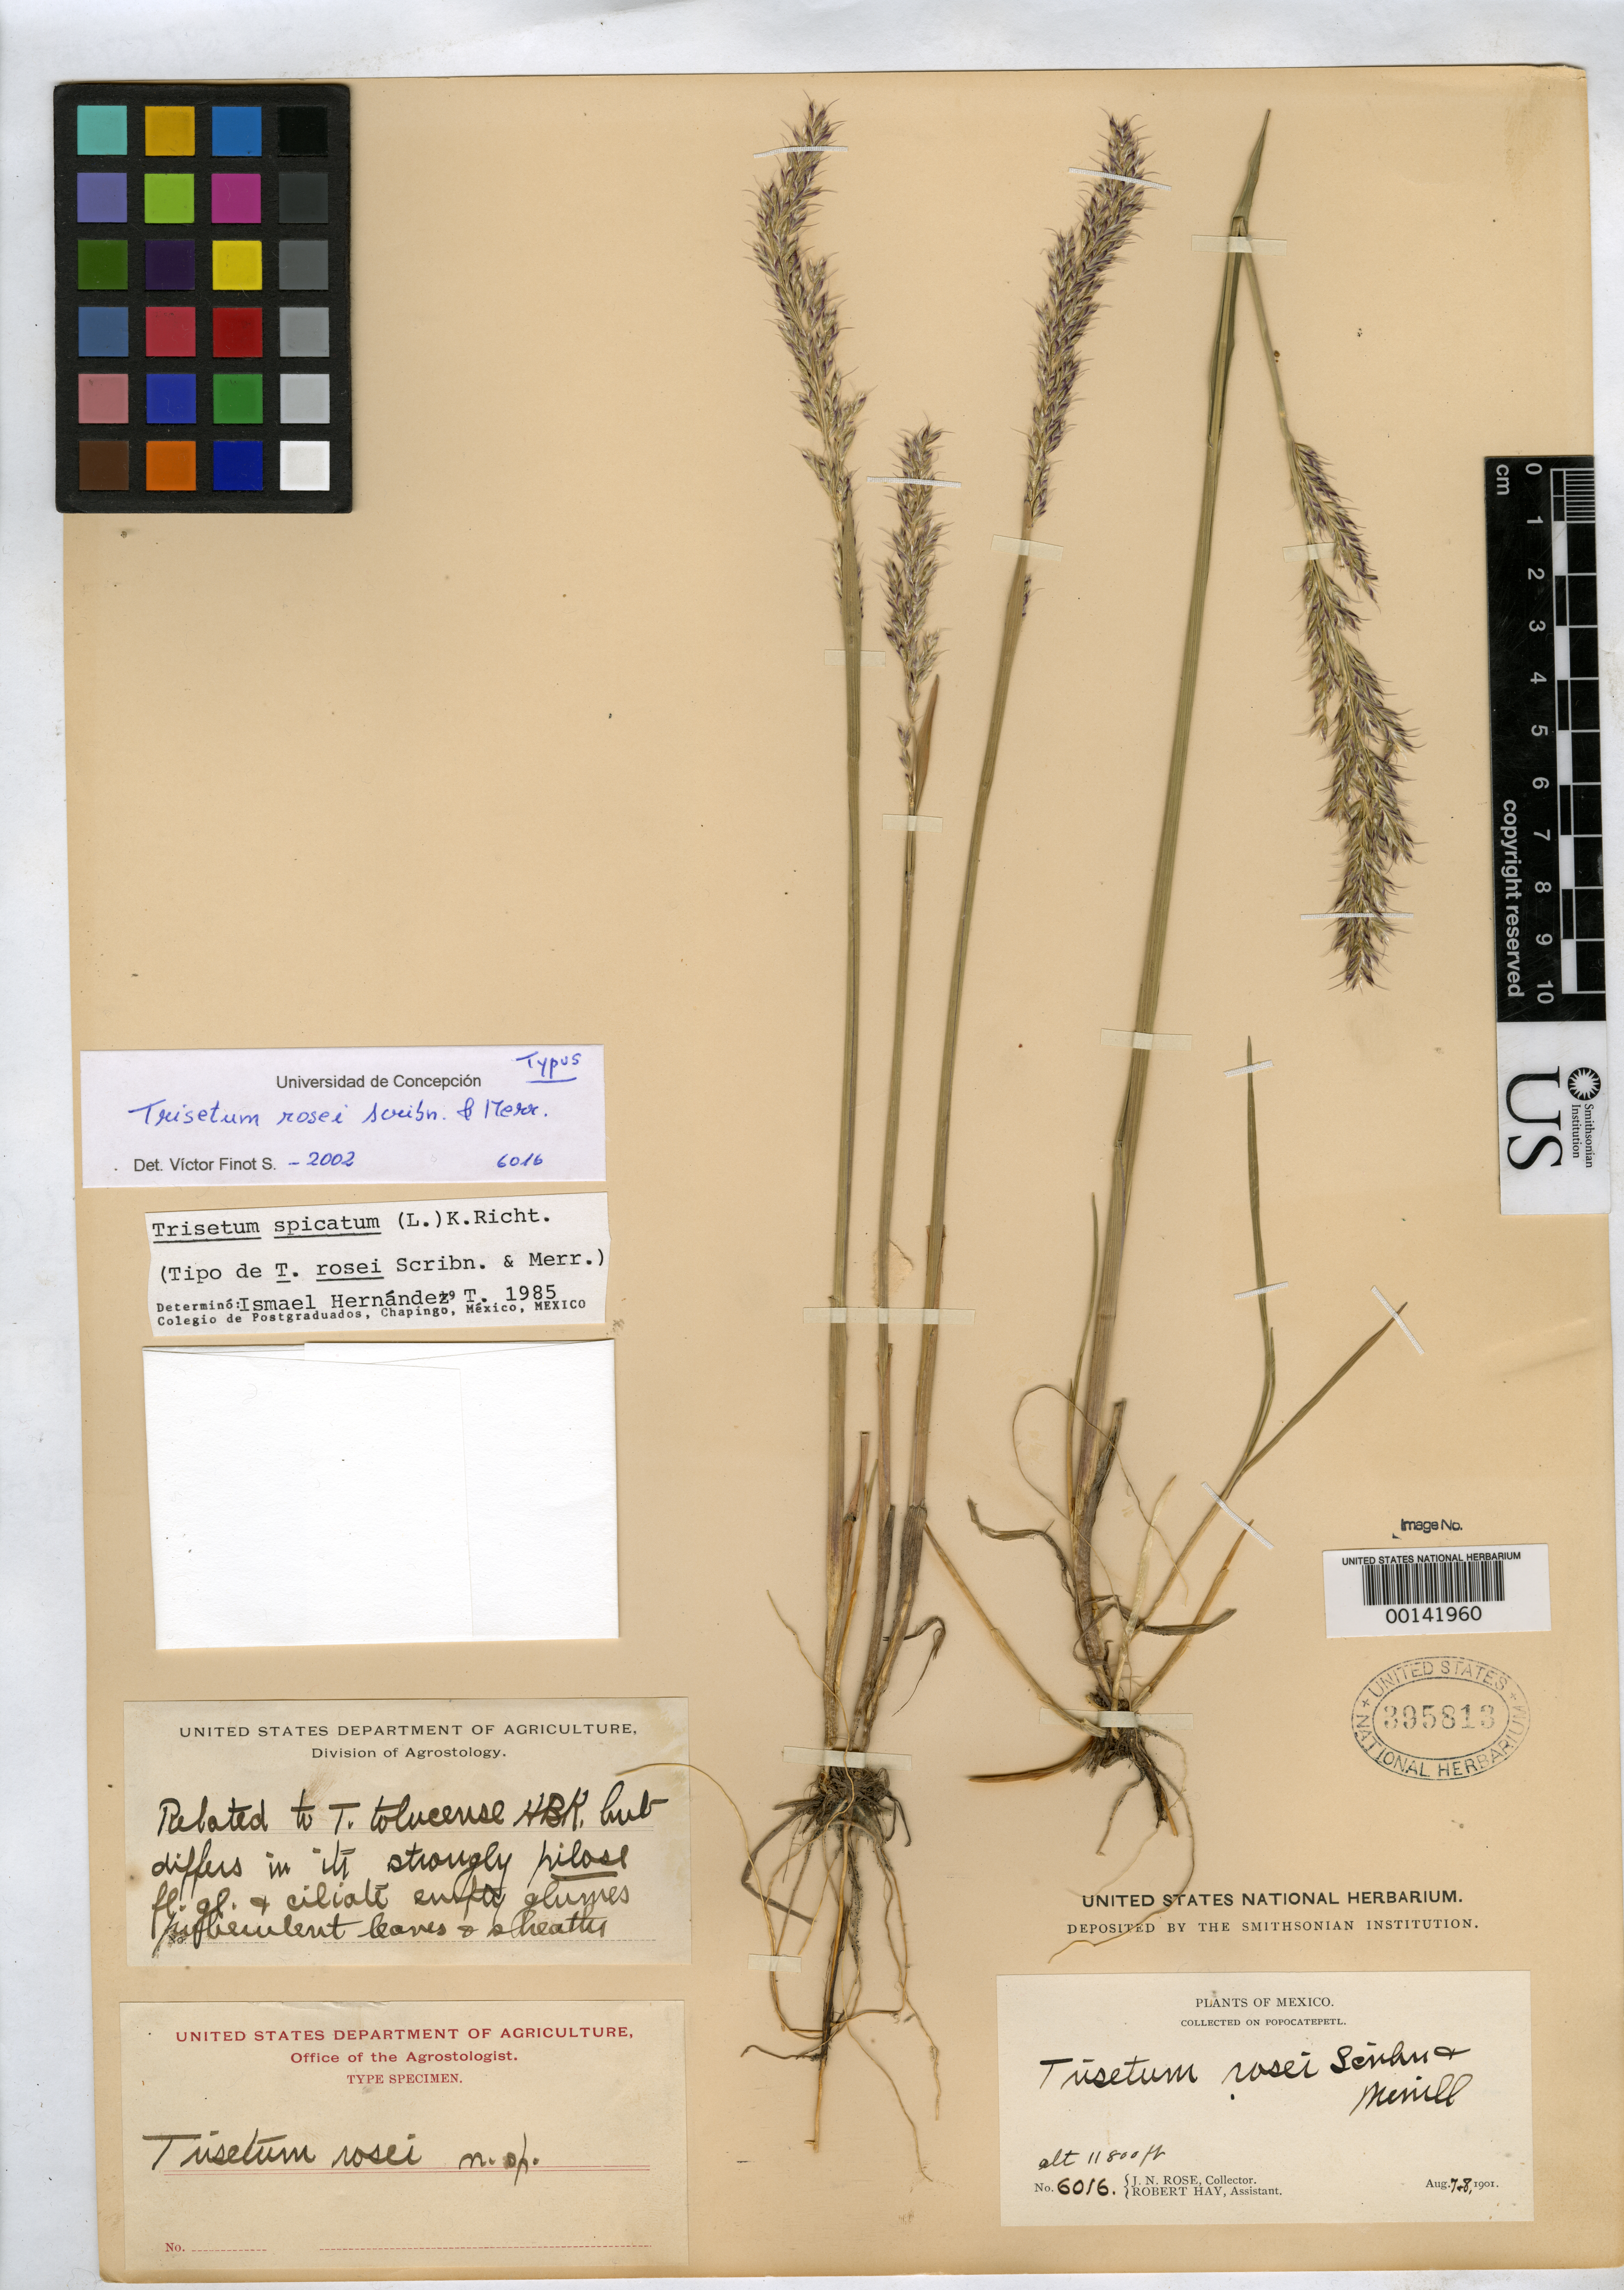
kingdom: Plantae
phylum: Tracheophyta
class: Liliopsida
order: Poales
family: Poaceae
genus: Trisetum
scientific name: Trisetum rosei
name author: Scribn. & Merr.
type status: Isotype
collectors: J. N. Rose & R. H. Hay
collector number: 6016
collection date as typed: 07 Aug 1901 to 08 Aug 1901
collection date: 1901-08-07/1901-08-08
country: Mexico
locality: Popocatepetl; alt. 11800 ft.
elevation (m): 3597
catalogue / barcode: US 395813